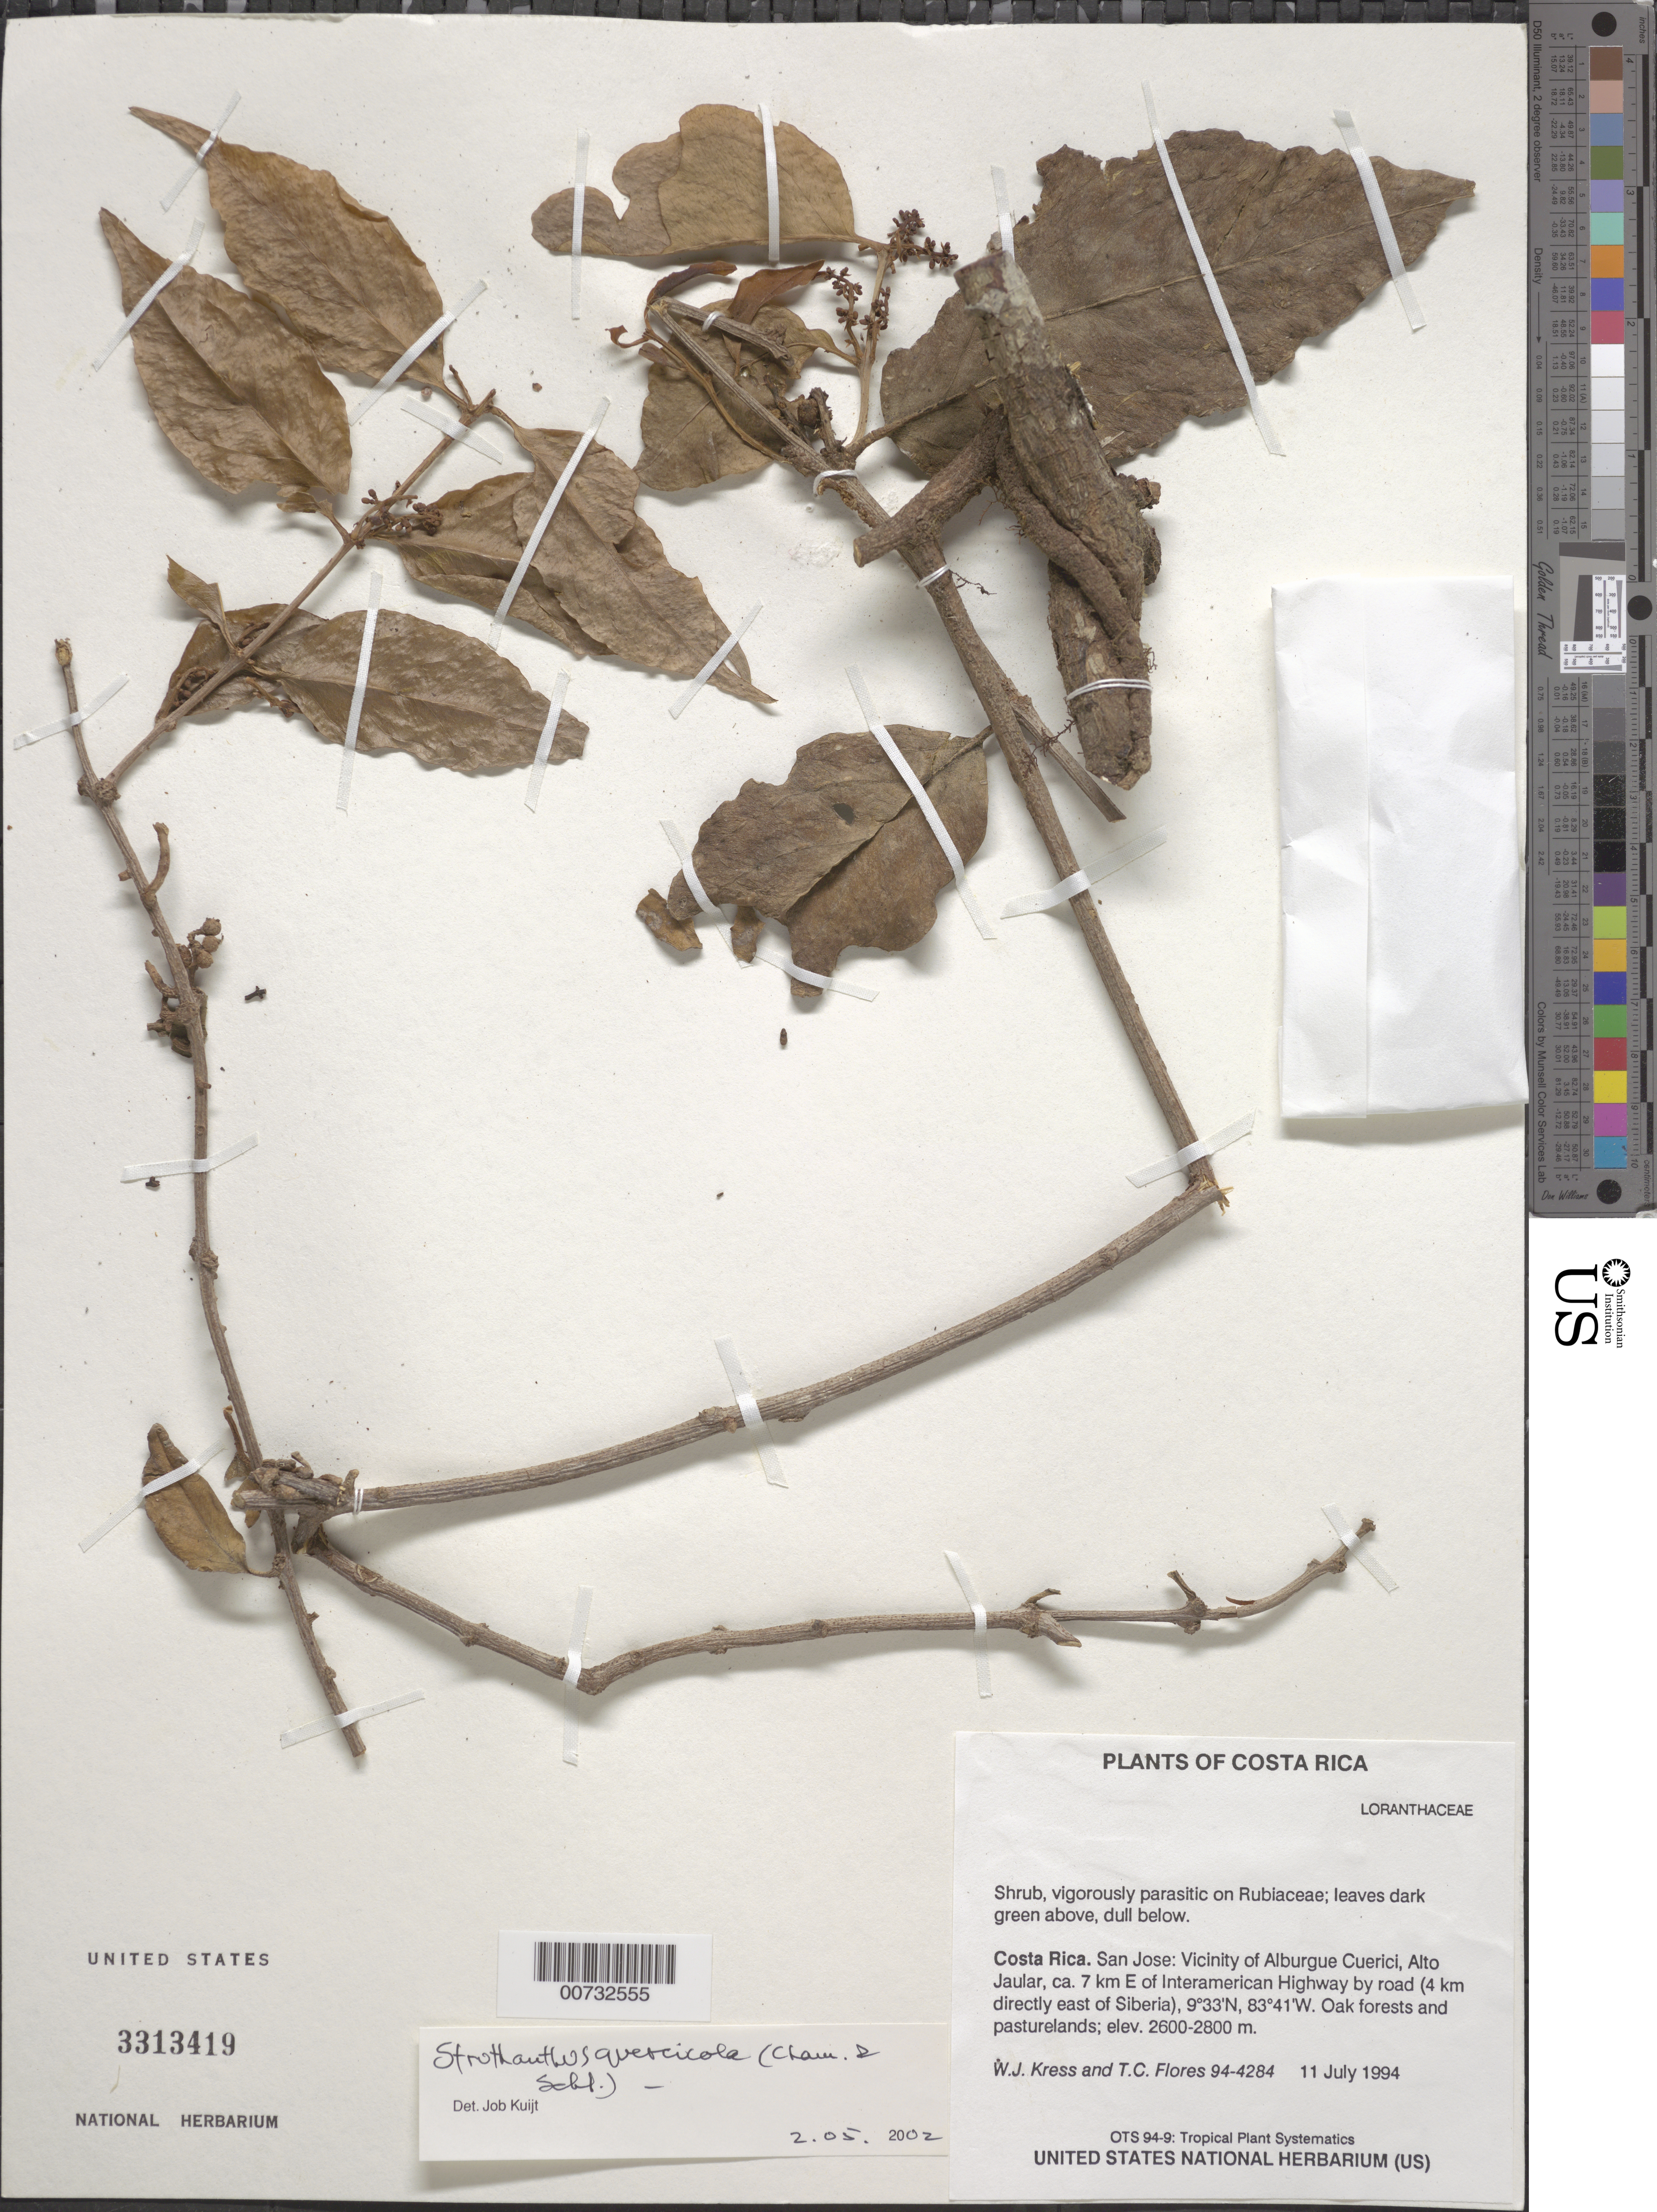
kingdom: Plantae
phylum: Tracheophyta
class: Magnoliopsida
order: Santalales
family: Loranthaceae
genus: Struthanthus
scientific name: Struthanthus quercicola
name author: (Kuijt) Cham. & Schltr.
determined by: Kuijt, Job, (CANADA)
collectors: W. J. Kress & T. C. Flores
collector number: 94-4284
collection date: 1994-07-11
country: Costa Rica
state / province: San Jose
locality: Vicinity of Alburgue Cuerici, Alto Jaular, ca. 7 km E of Interamerican Highway by road (4 km directly east of Siberia). Oak forests and pasturelands.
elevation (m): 2600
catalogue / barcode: US 3313419